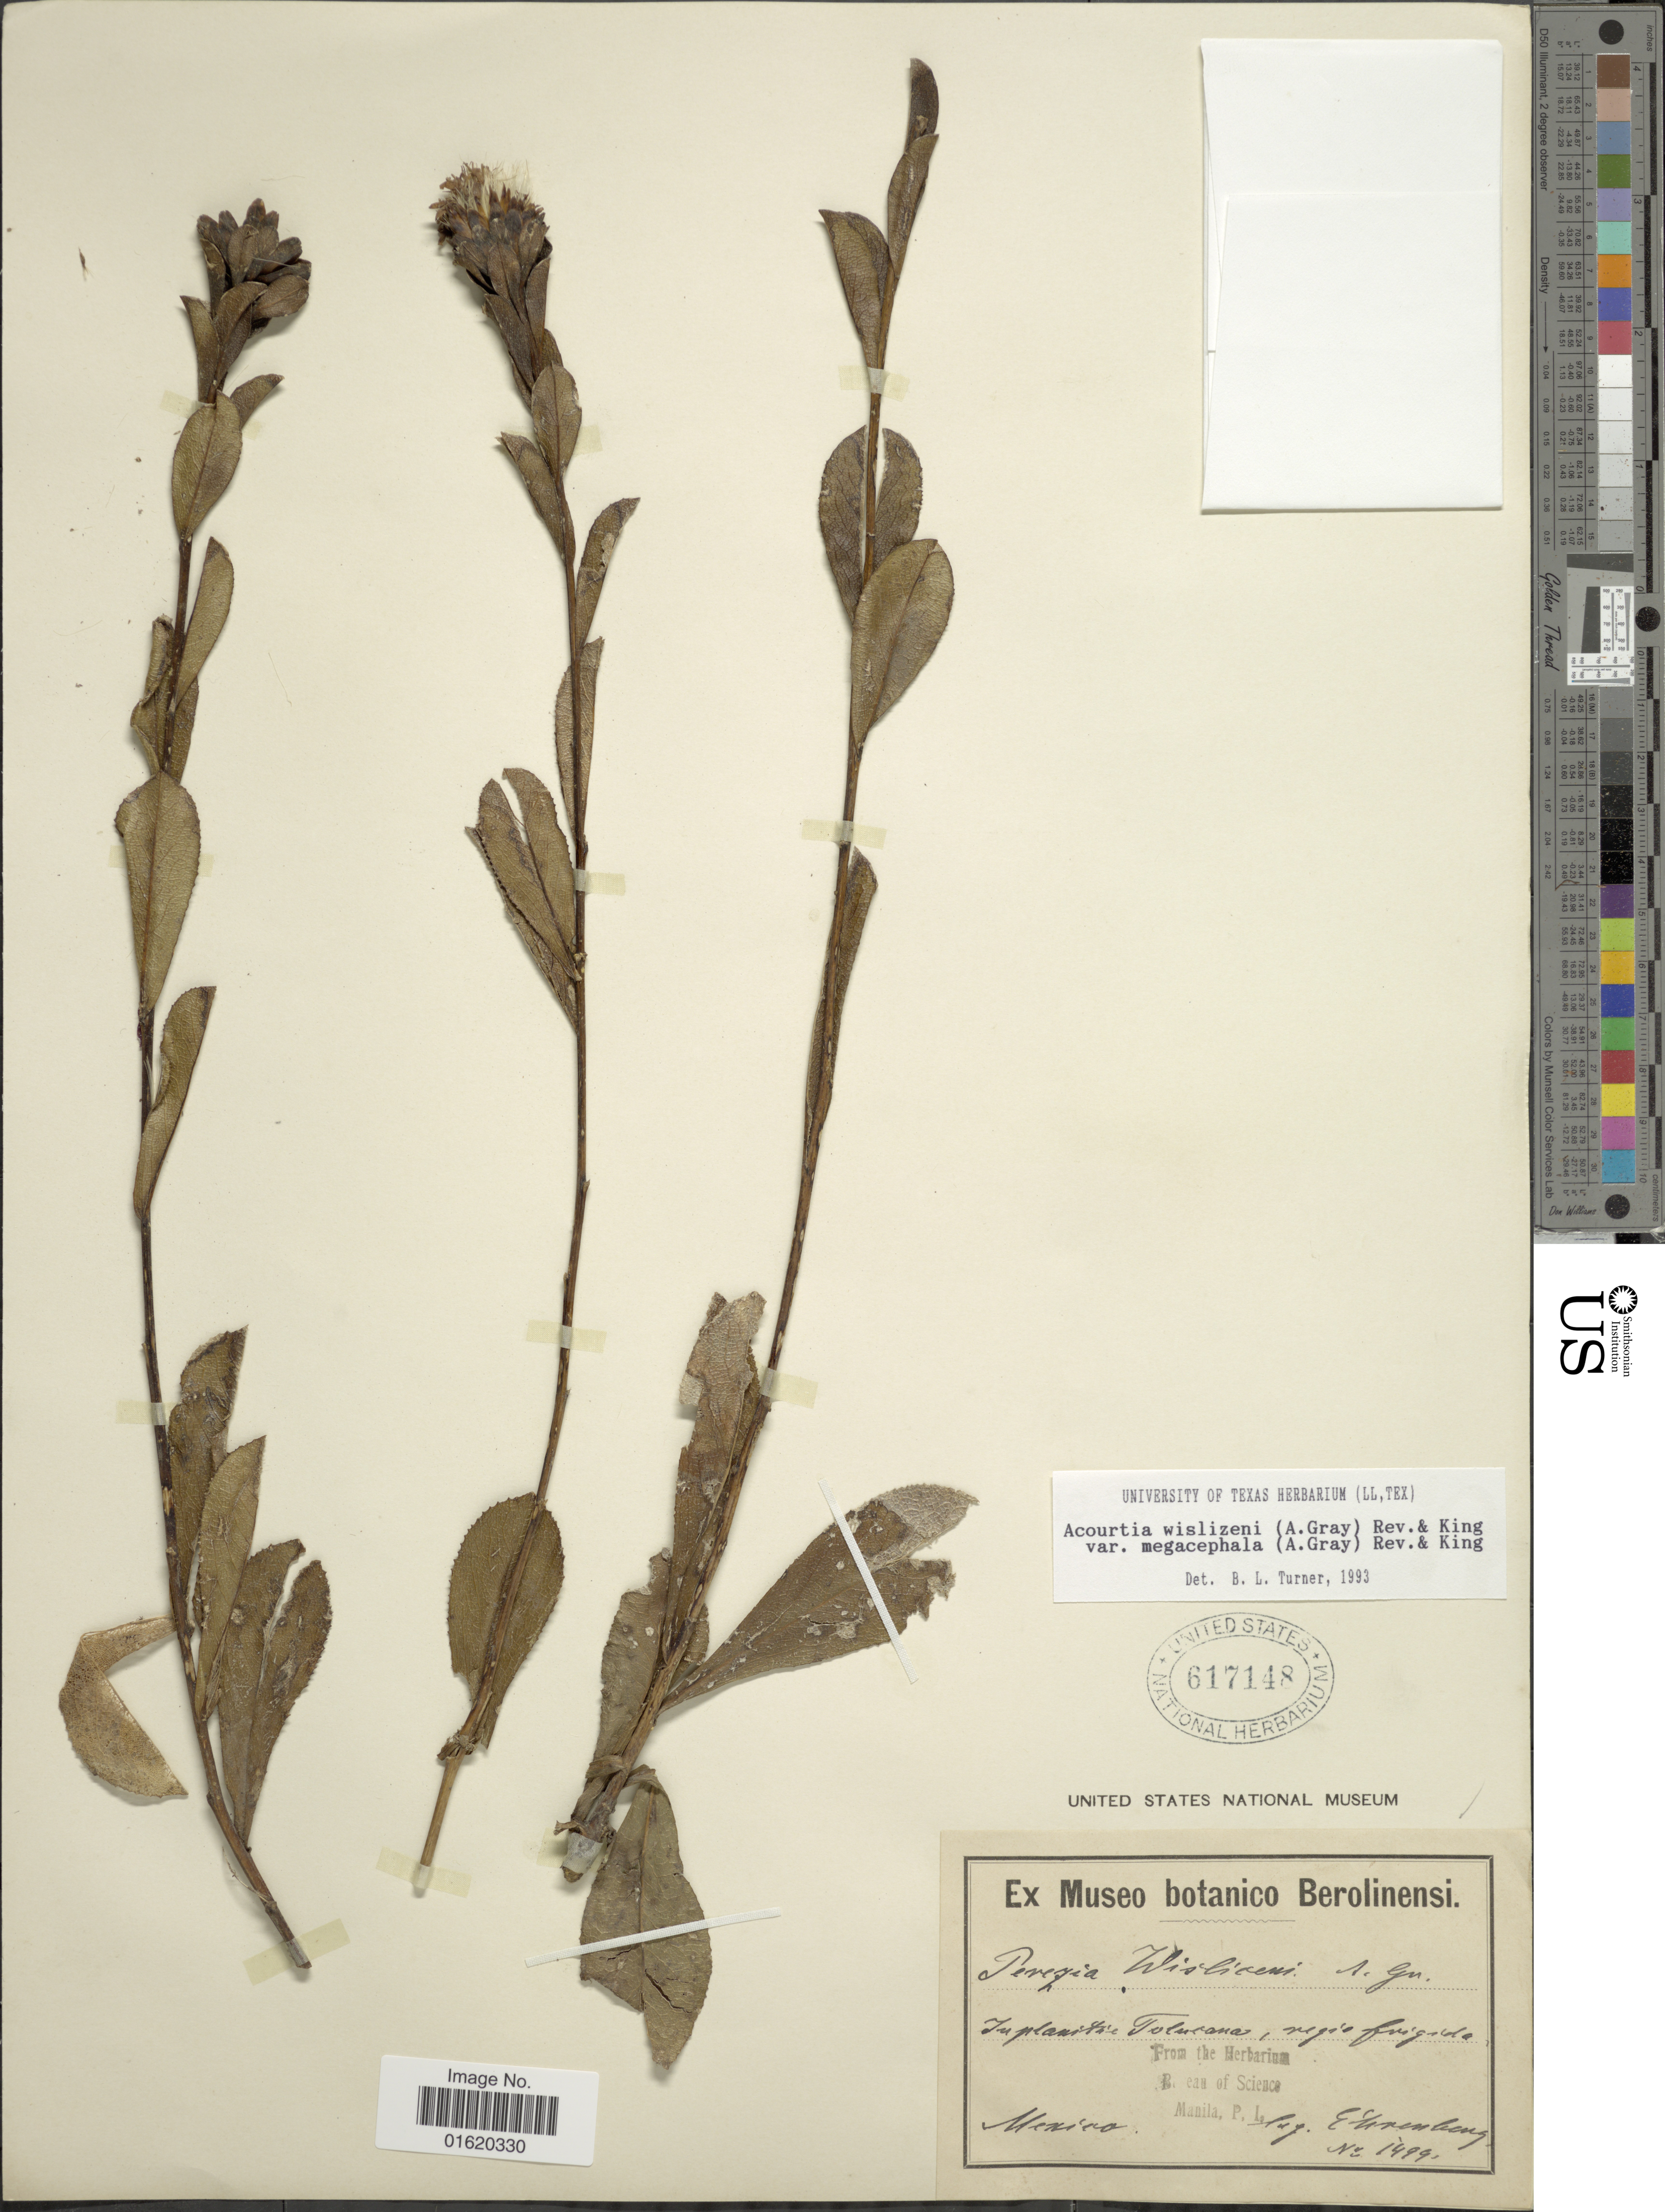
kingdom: Plantae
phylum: Tracheophyta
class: Magnoliopsida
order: Asterales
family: Asteraceae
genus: Acourtia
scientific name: Acourtia wislizenii var. megacephala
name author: (A. Gray) Reveal & R.M. King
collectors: -. Ehrenberg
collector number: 1499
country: Mexico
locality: In planista Tolucama, regio friqueta [interpreted]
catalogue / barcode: US 617148